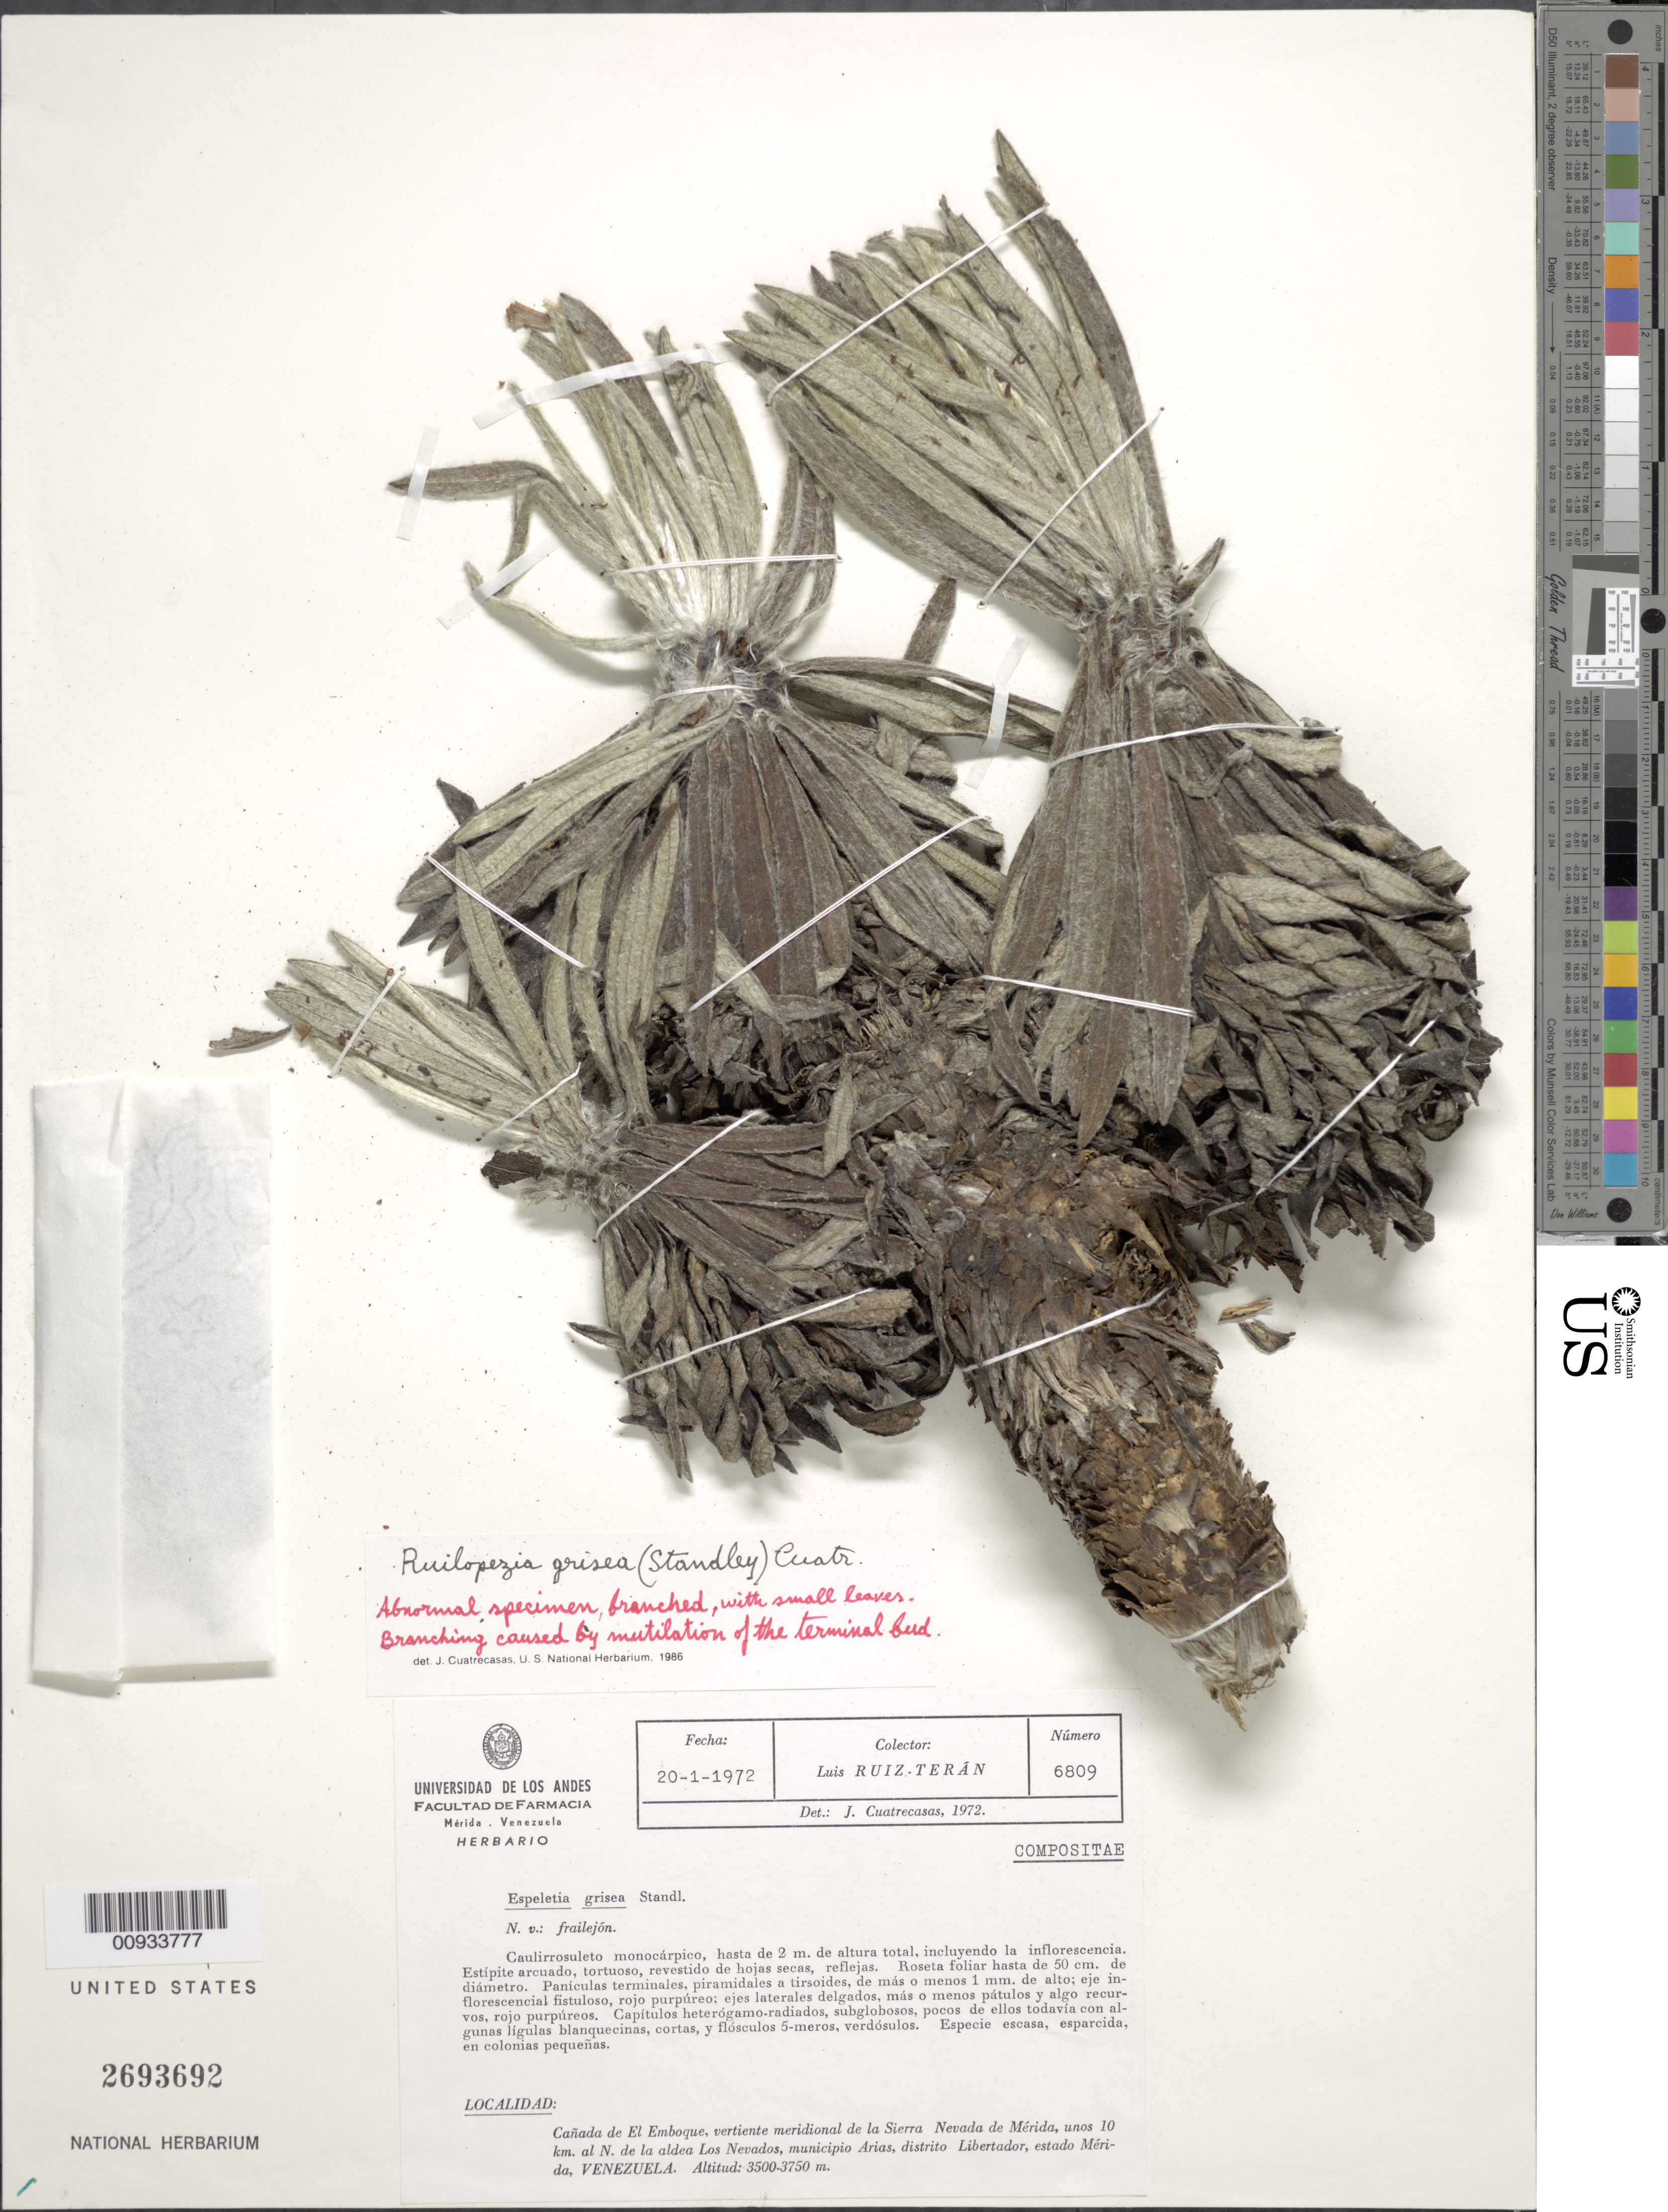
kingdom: Plantae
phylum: Tracheophyta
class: Magnoliopsida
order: Asterales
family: Asteraceae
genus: Ruilopezia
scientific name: Ruilopezia grisea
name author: (Standl.) Cuatrec.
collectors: L. E. Ruíz-Terán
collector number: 6809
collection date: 1972-01-20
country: Venezuela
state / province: Mérida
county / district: Libertador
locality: Cañada de El Emboque, vertiente meridional de la Sierra Nevada de Mérida, unos 10 km. al N. de la aldea Los Nevados, municipio Arias.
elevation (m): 3500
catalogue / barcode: US 2693692